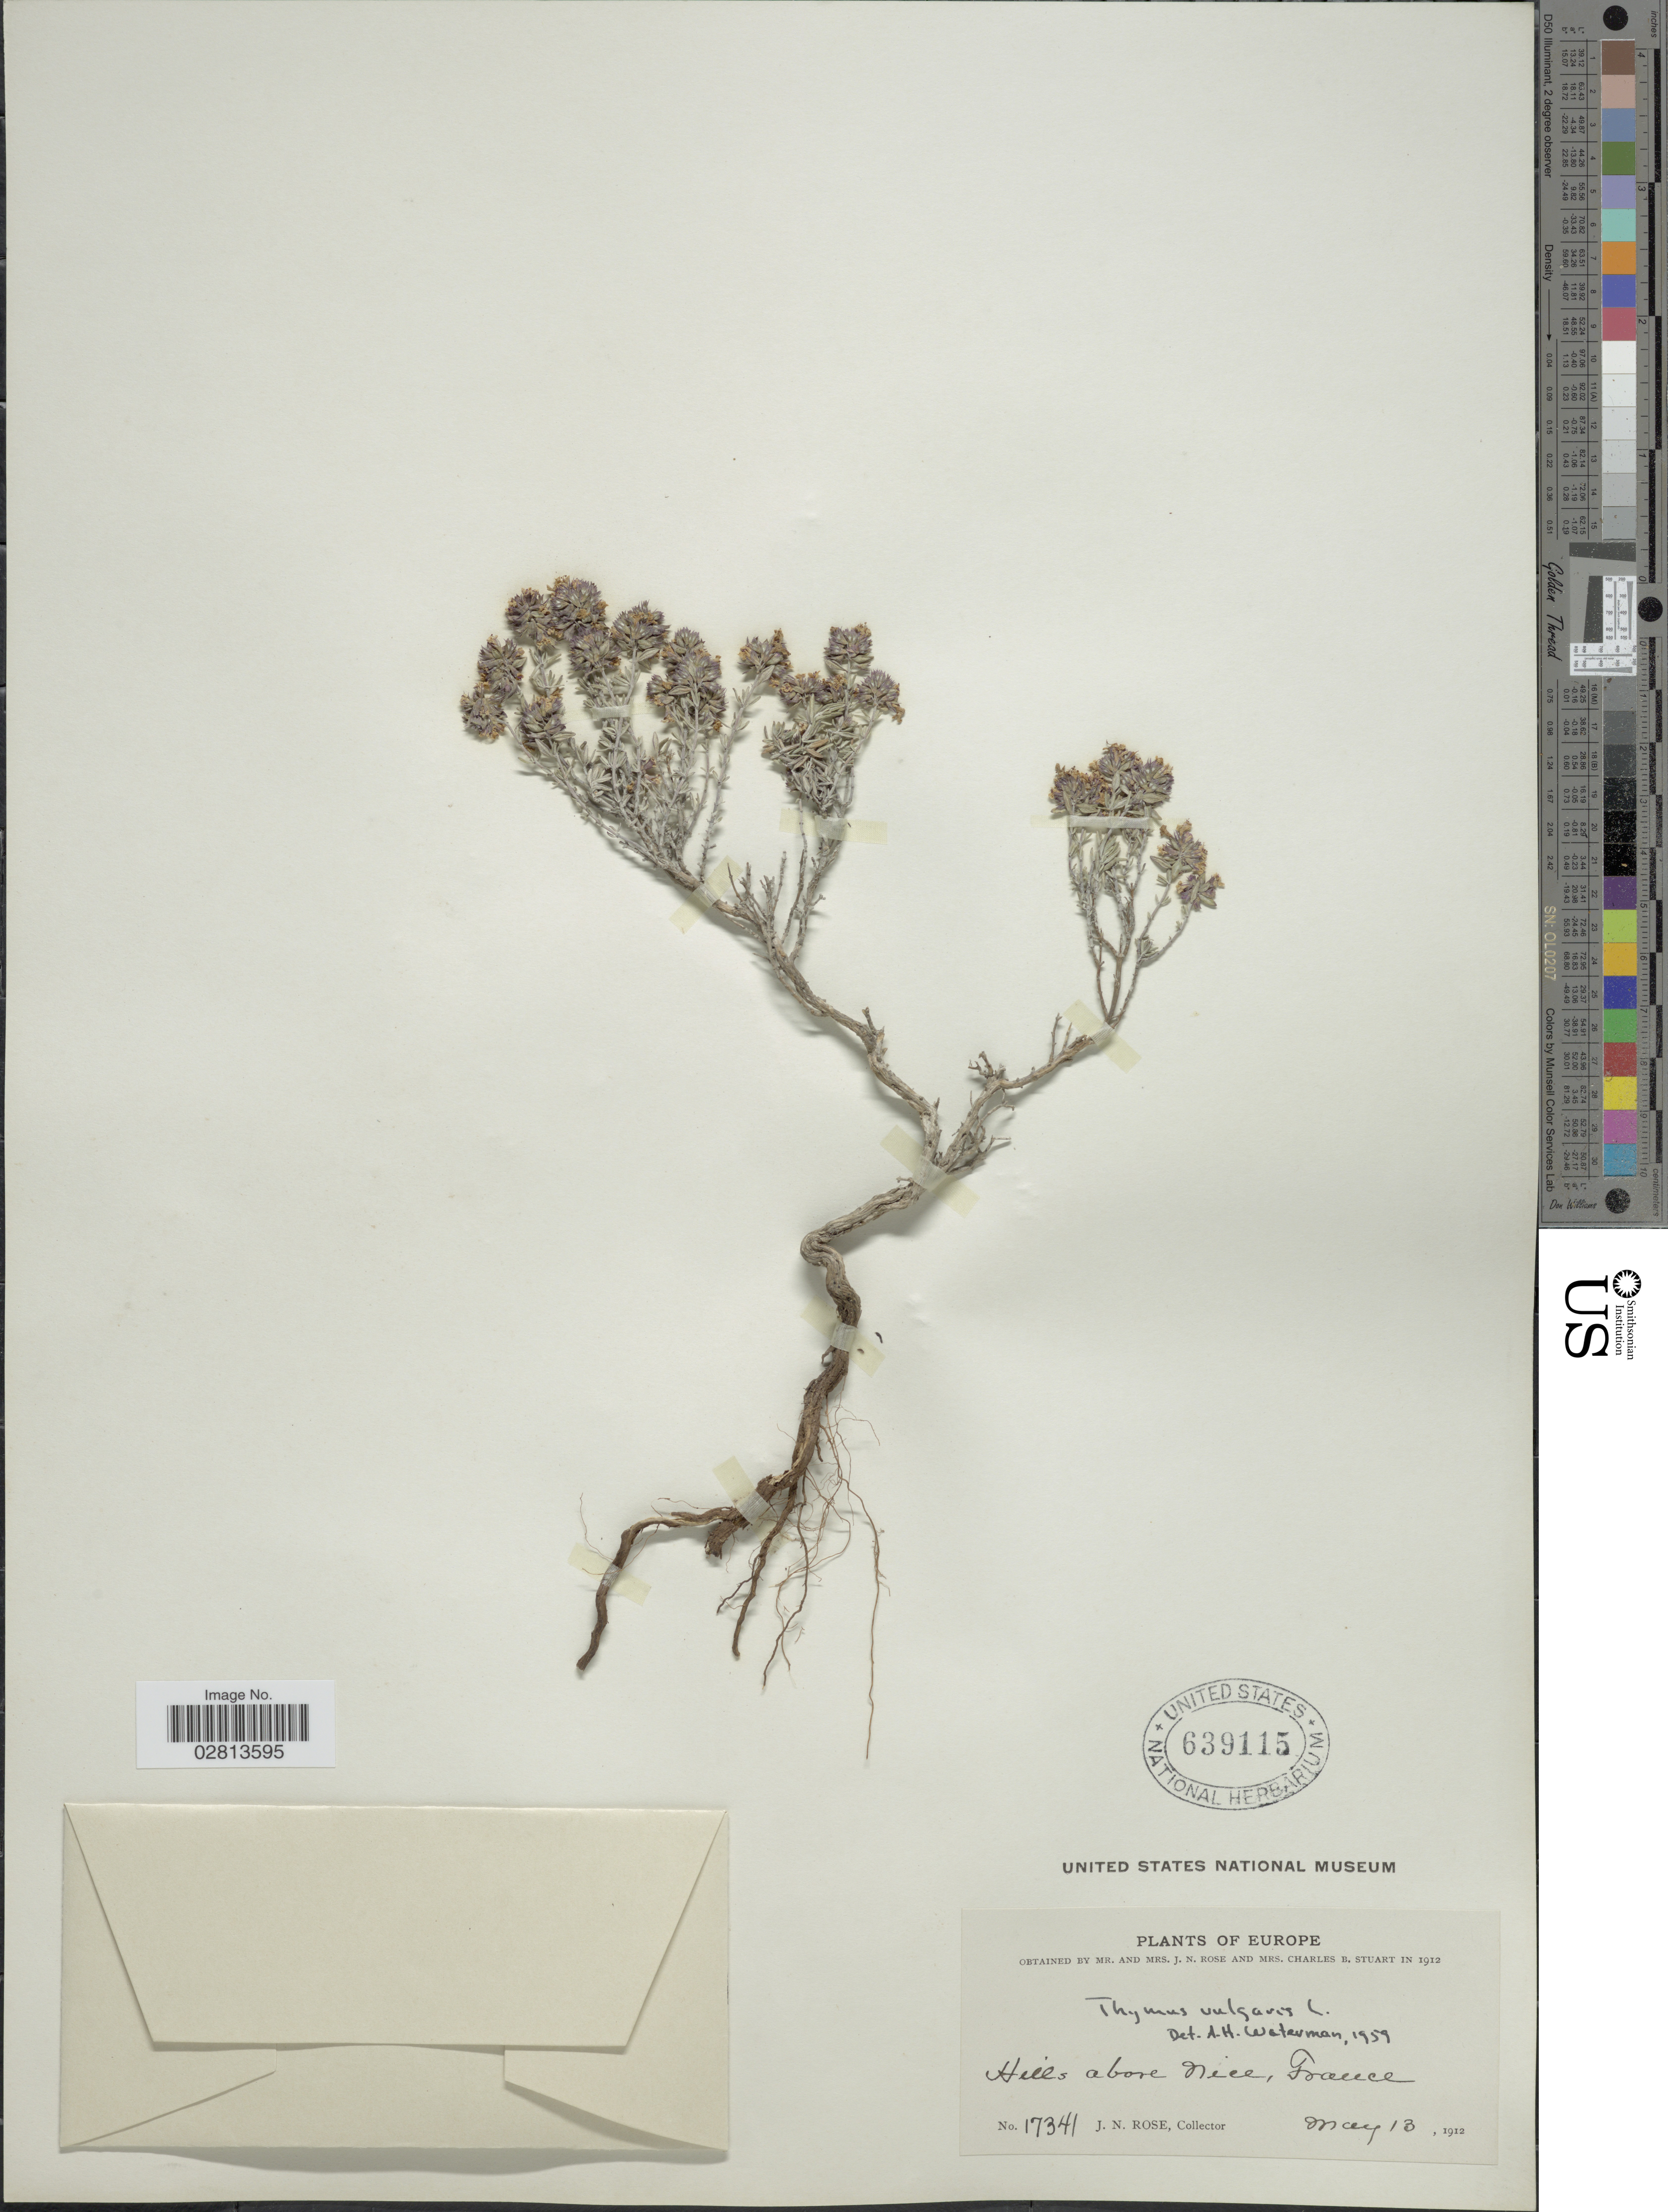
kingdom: Plantae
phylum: Tracheophyta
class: Magnoliopsida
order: Lamiales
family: Lamiaceae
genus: Thymus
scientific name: Thymus vulgaris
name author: L.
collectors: J. N. Rose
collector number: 17341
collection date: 1912-05-13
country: France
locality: Hills above Nice.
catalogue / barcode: US 639115